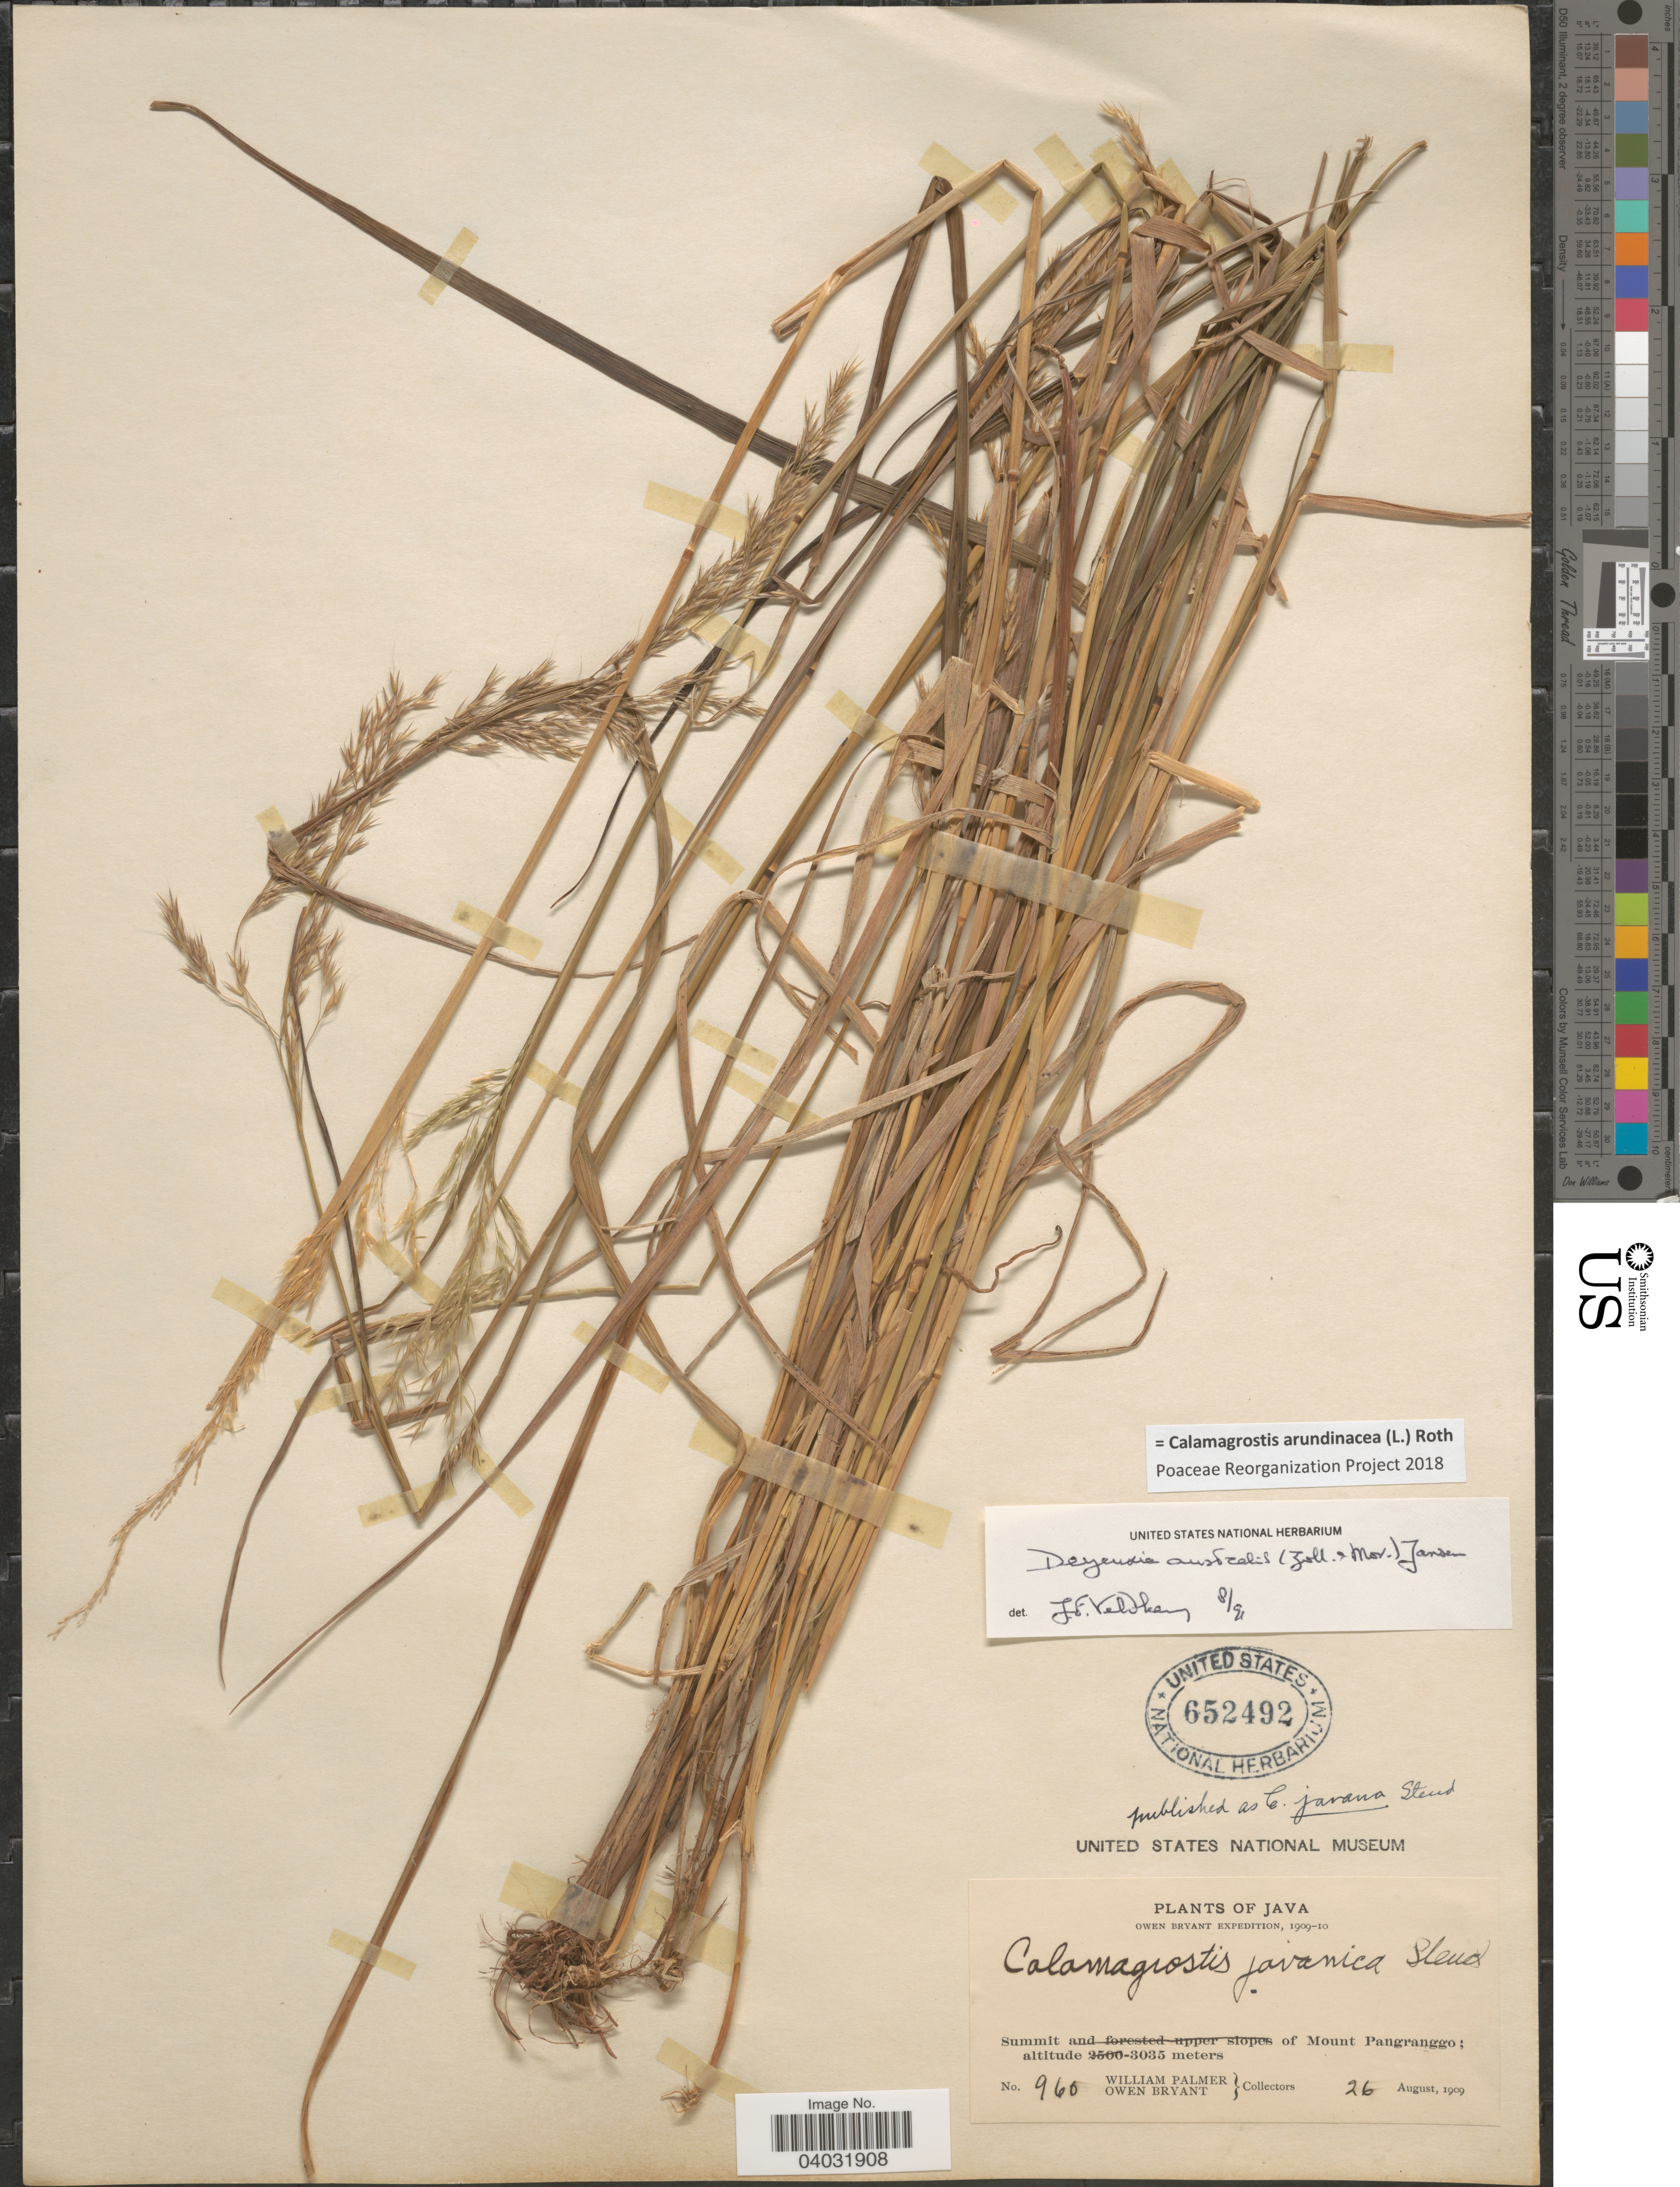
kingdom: Plantae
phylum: Tracheophyta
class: Liliopsida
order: Poales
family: Poaceae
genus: Calamagrostis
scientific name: Calamagrostis arundinacea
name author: (L.) Roth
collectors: W. Palmer & O. Bryant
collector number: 960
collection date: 1909-08-26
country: Indonesia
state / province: Java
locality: Summit of Mount Pangranggo.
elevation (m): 3035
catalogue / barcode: US 652492